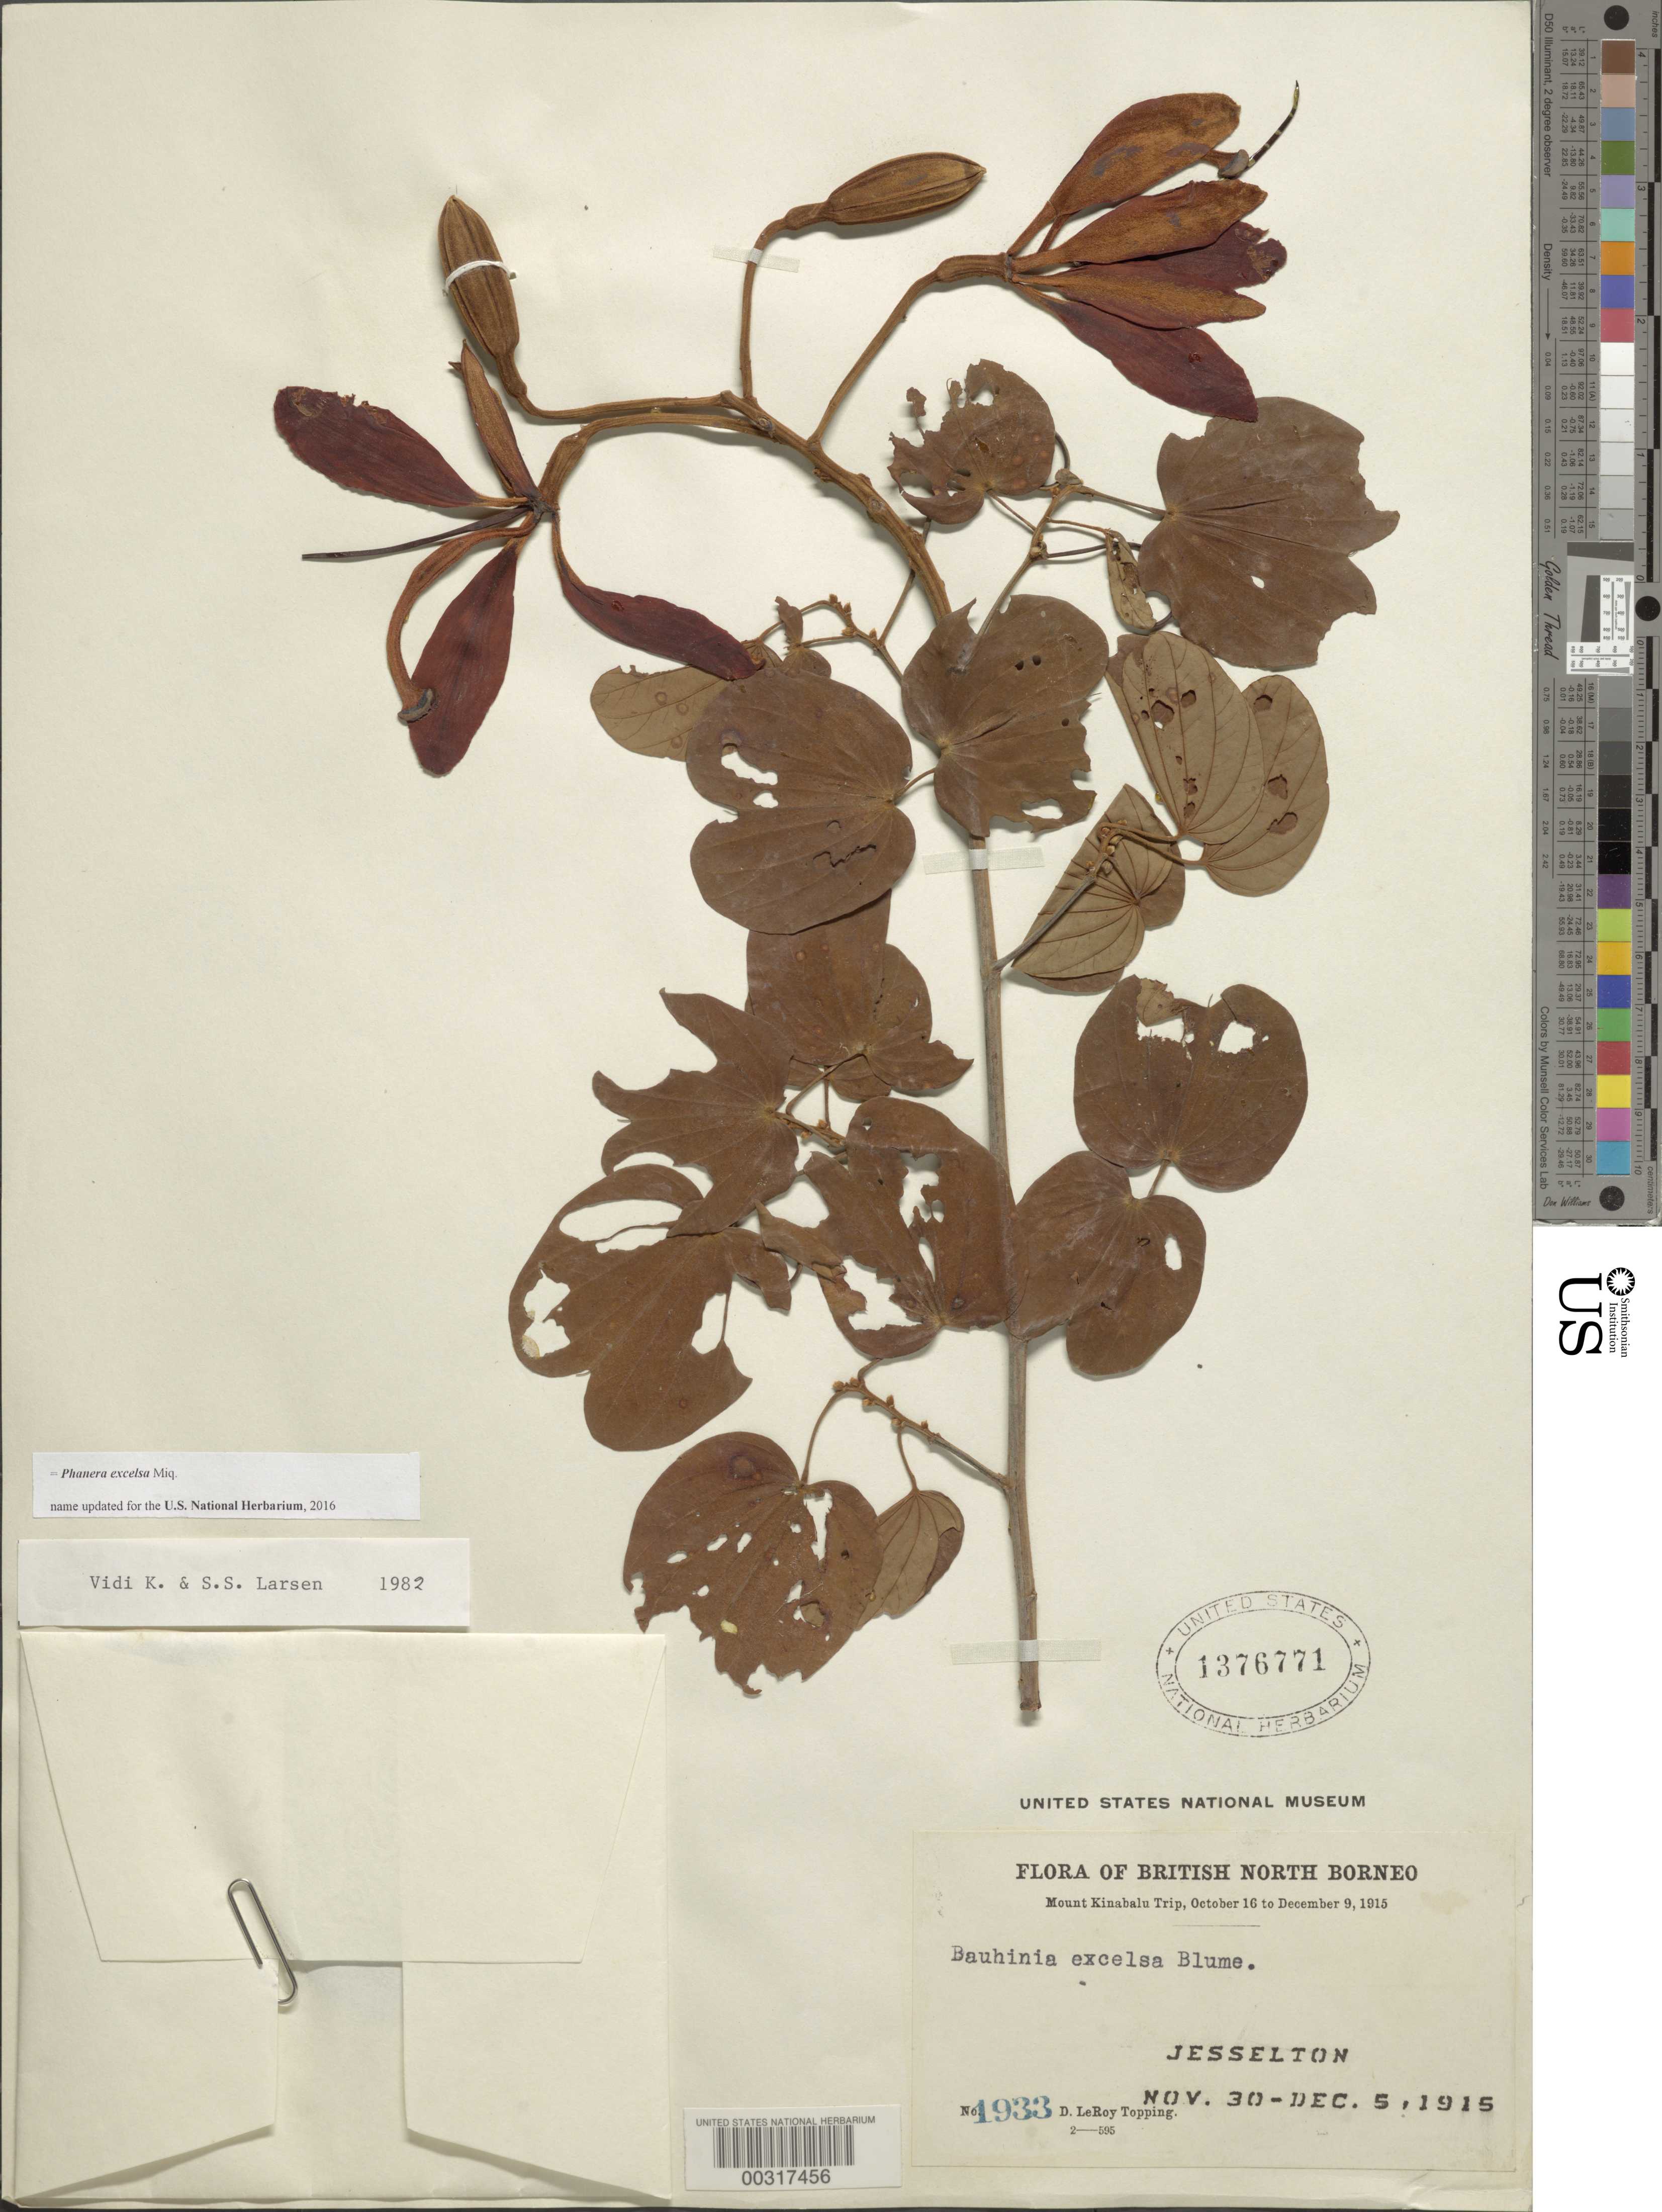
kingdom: Plantae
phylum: Tracheophyta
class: Magnoliopsida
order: Fabales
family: Fabaceae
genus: Phanera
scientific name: Phanera excelsa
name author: Blume ex Miq.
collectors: D. L. Topping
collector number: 1933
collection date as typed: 30 Nov 1915 to 05 Dec 1915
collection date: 1915-11-30/1915-12-05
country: Malaysia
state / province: Sabah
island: Borneo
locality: Jesselton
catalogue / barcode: US 1376771